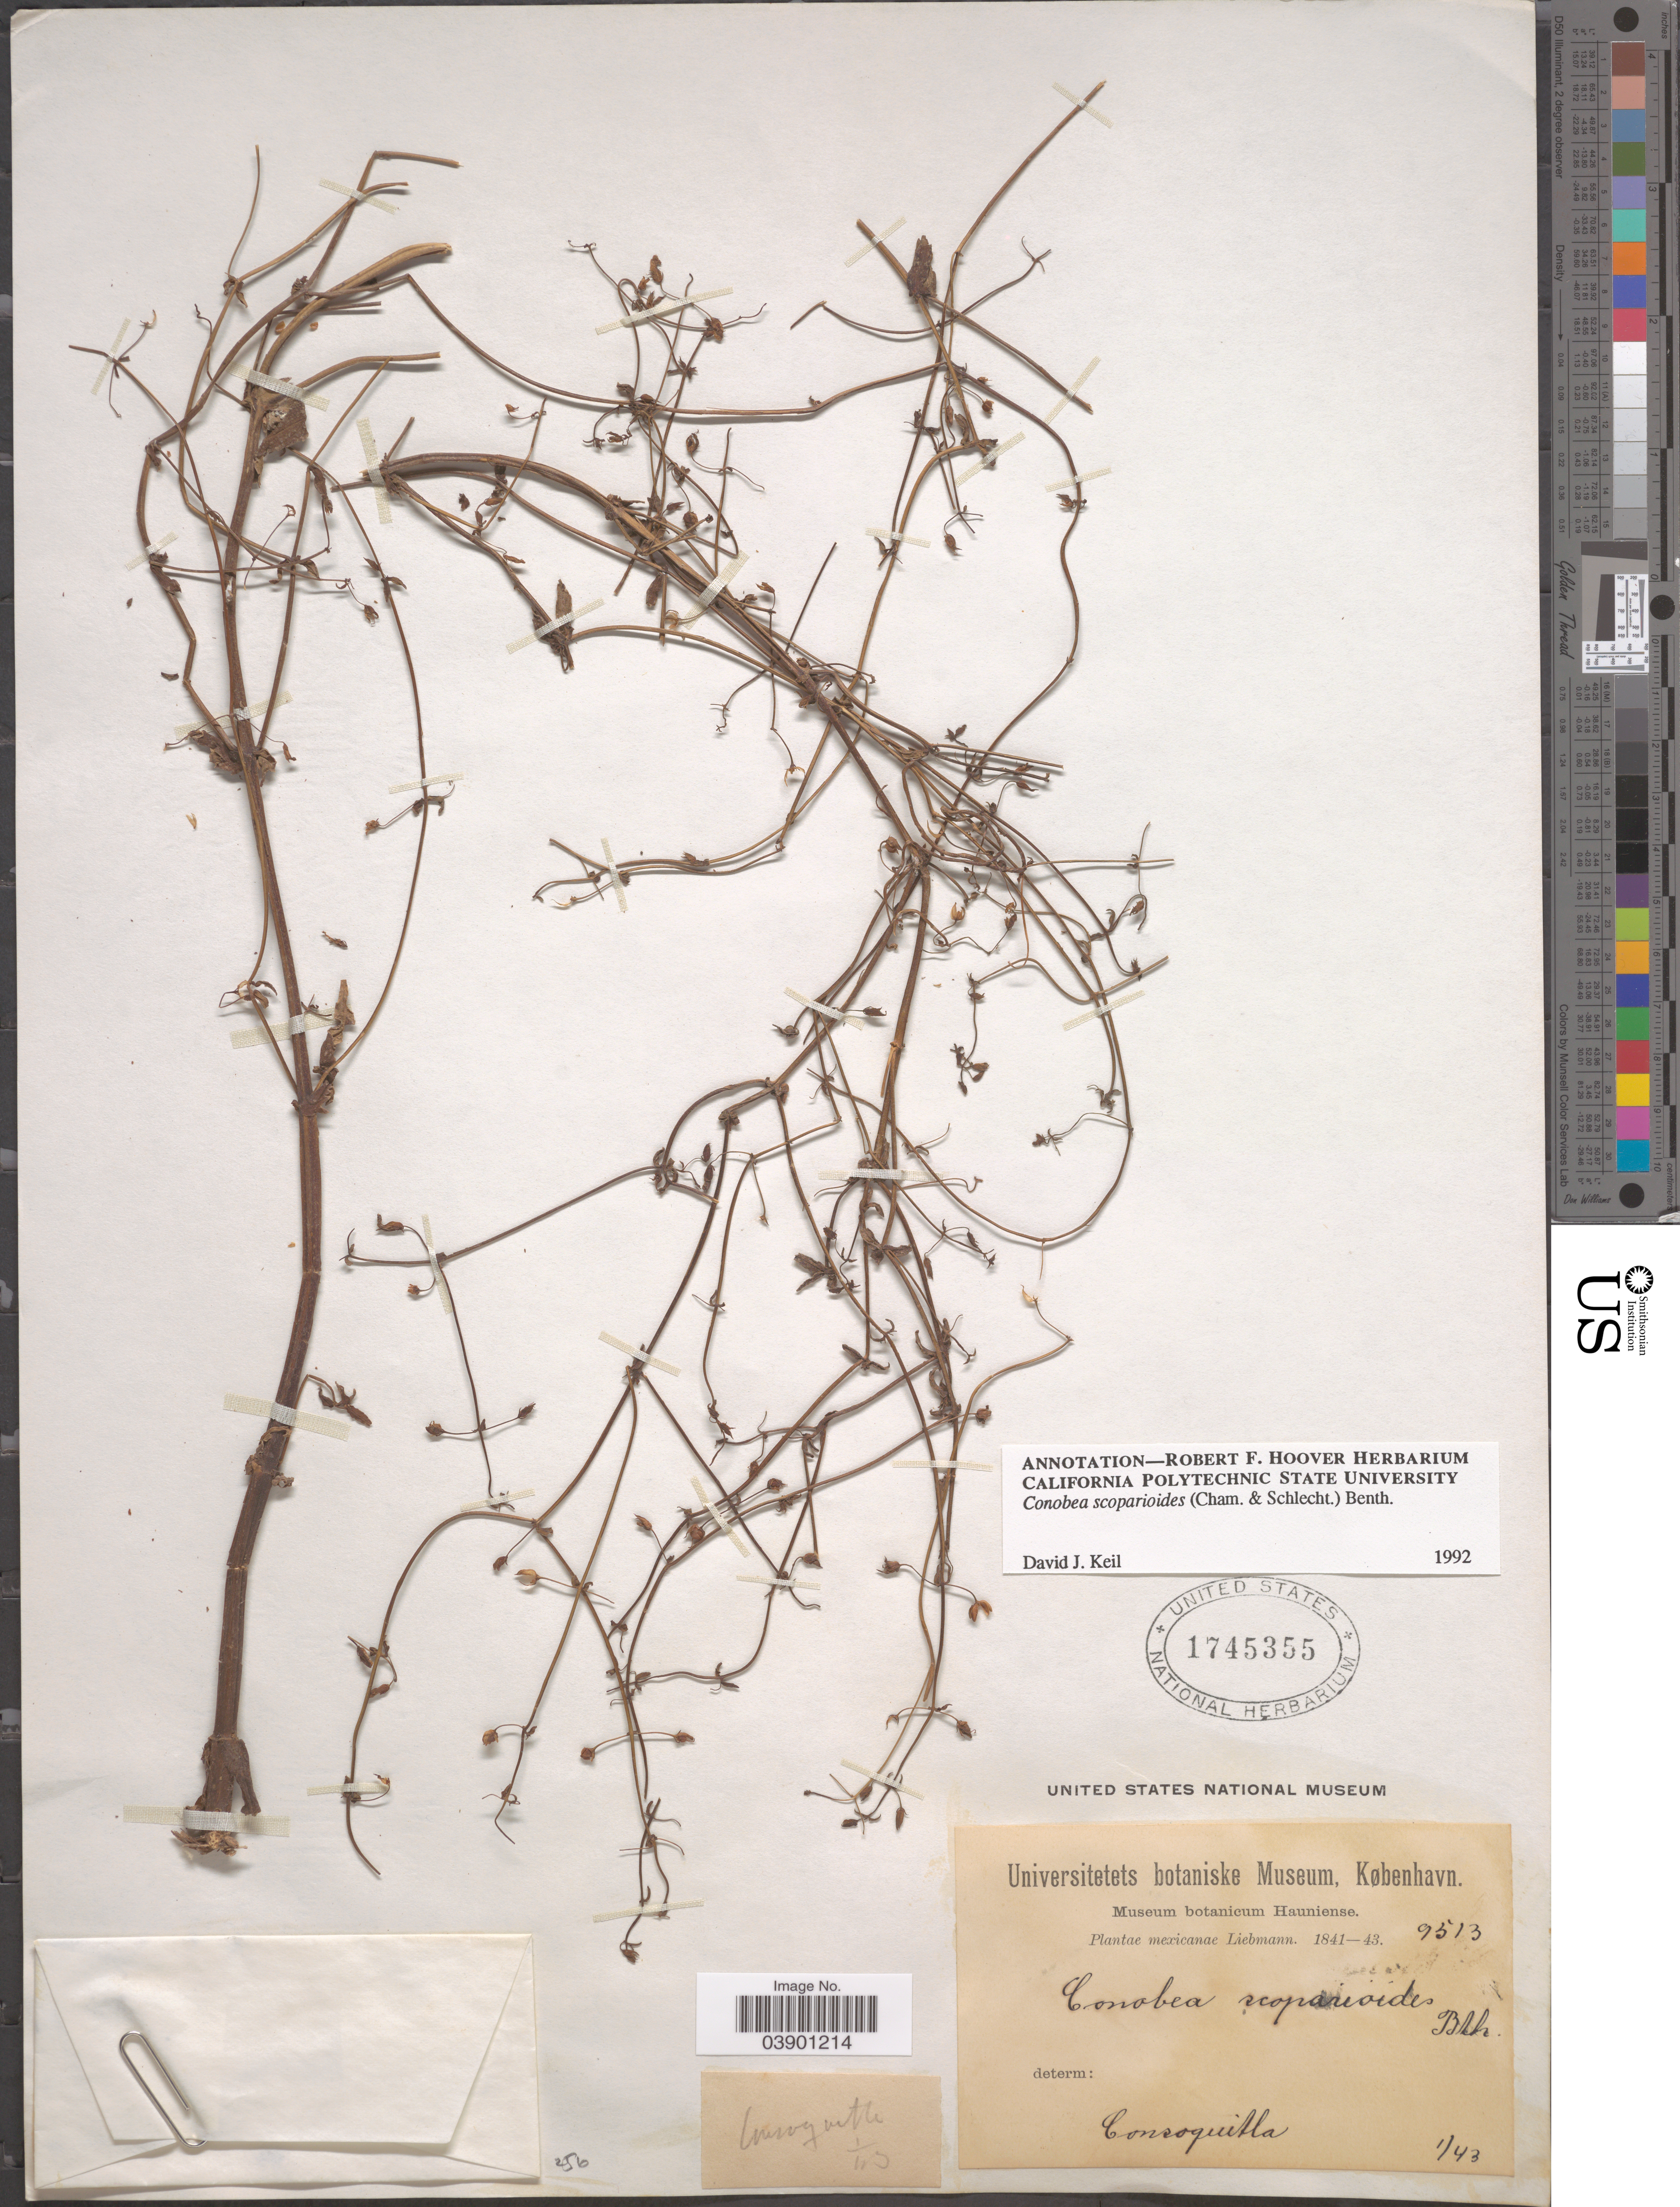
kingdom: Plantae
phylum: Tracheophyta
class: Magnoliopsida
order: Lamiales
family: Plantaginaceae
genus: Conobea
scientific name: Conobea scoparioides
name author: (Cham. & Schltdl.) Benth.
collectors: Liebmann, --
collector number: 9513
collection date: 1843-01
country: Mexico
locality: Consoquitla.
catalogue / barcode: US 1745355